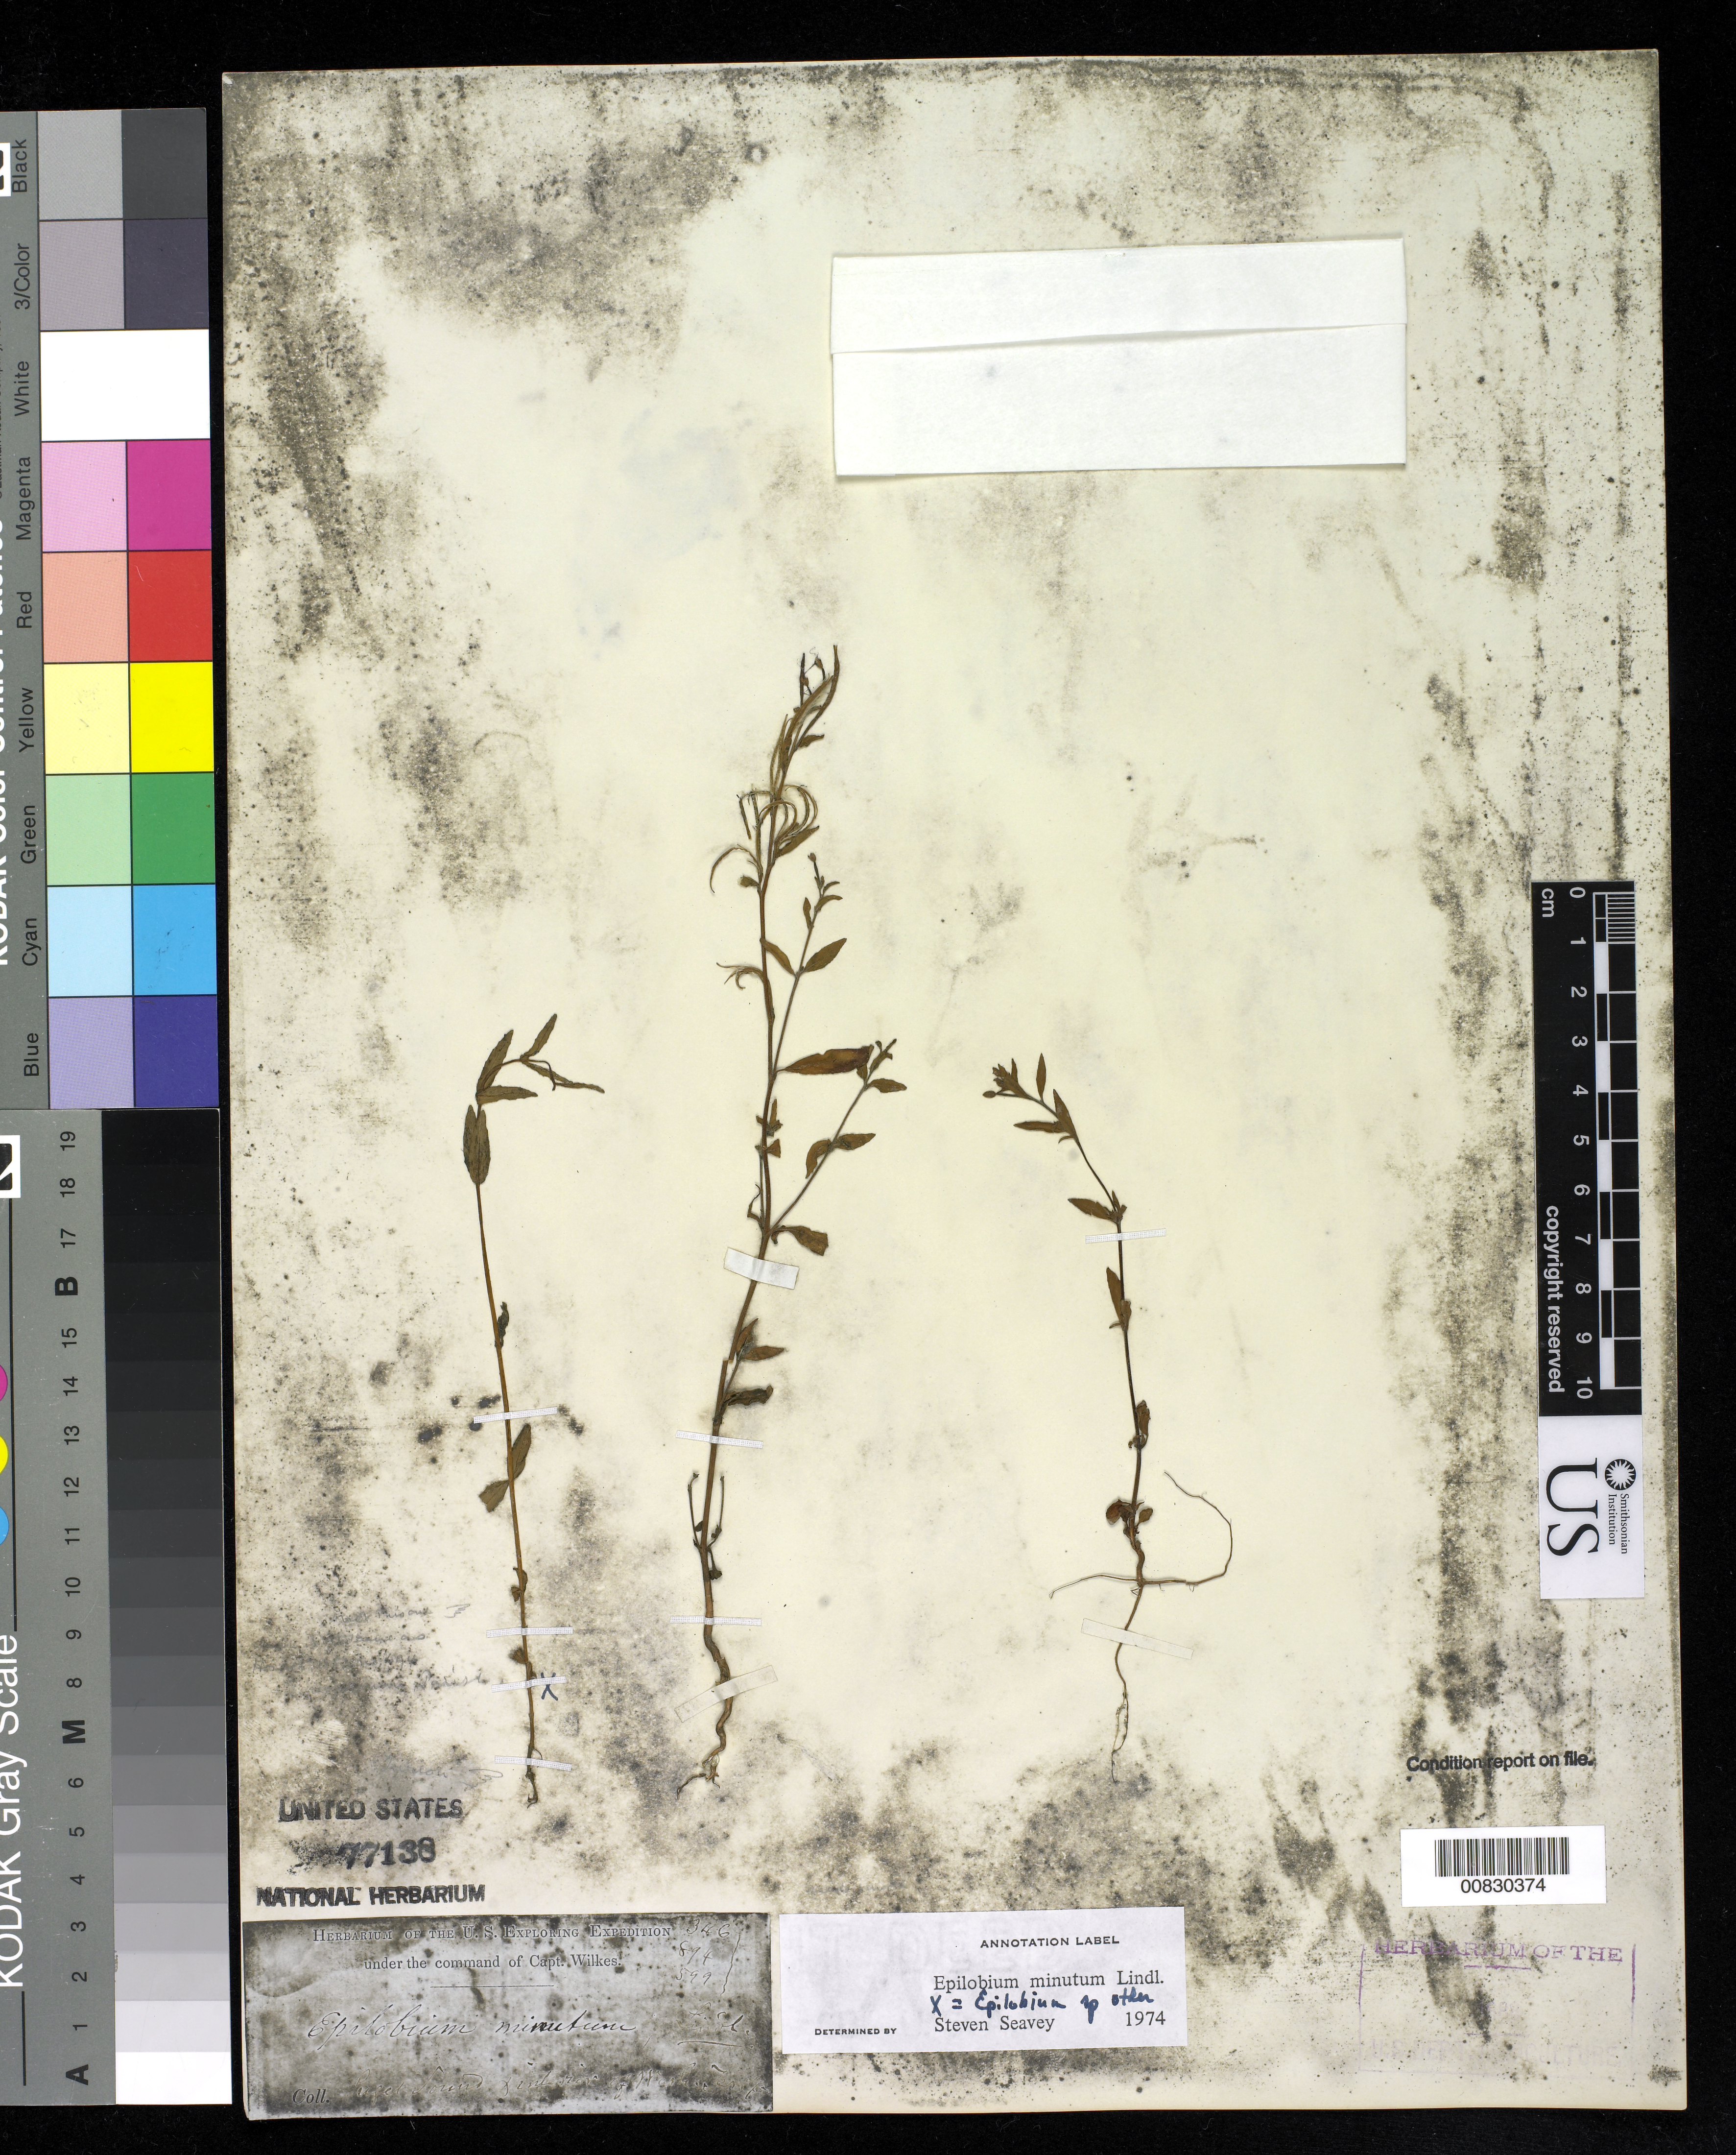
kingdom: Plantae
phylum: Tracheophyta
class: Magnoliopsida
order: Myrtales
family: Onagraceae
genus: Epilobium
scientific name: Epilobium minutum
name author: Lindl. ex Lehm.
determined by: Seavey, S.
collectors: Wilkes Explor. Exped.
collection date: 1838/1842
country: United States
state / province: Washington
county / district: King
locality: Puget Sound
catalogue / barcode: US 77138